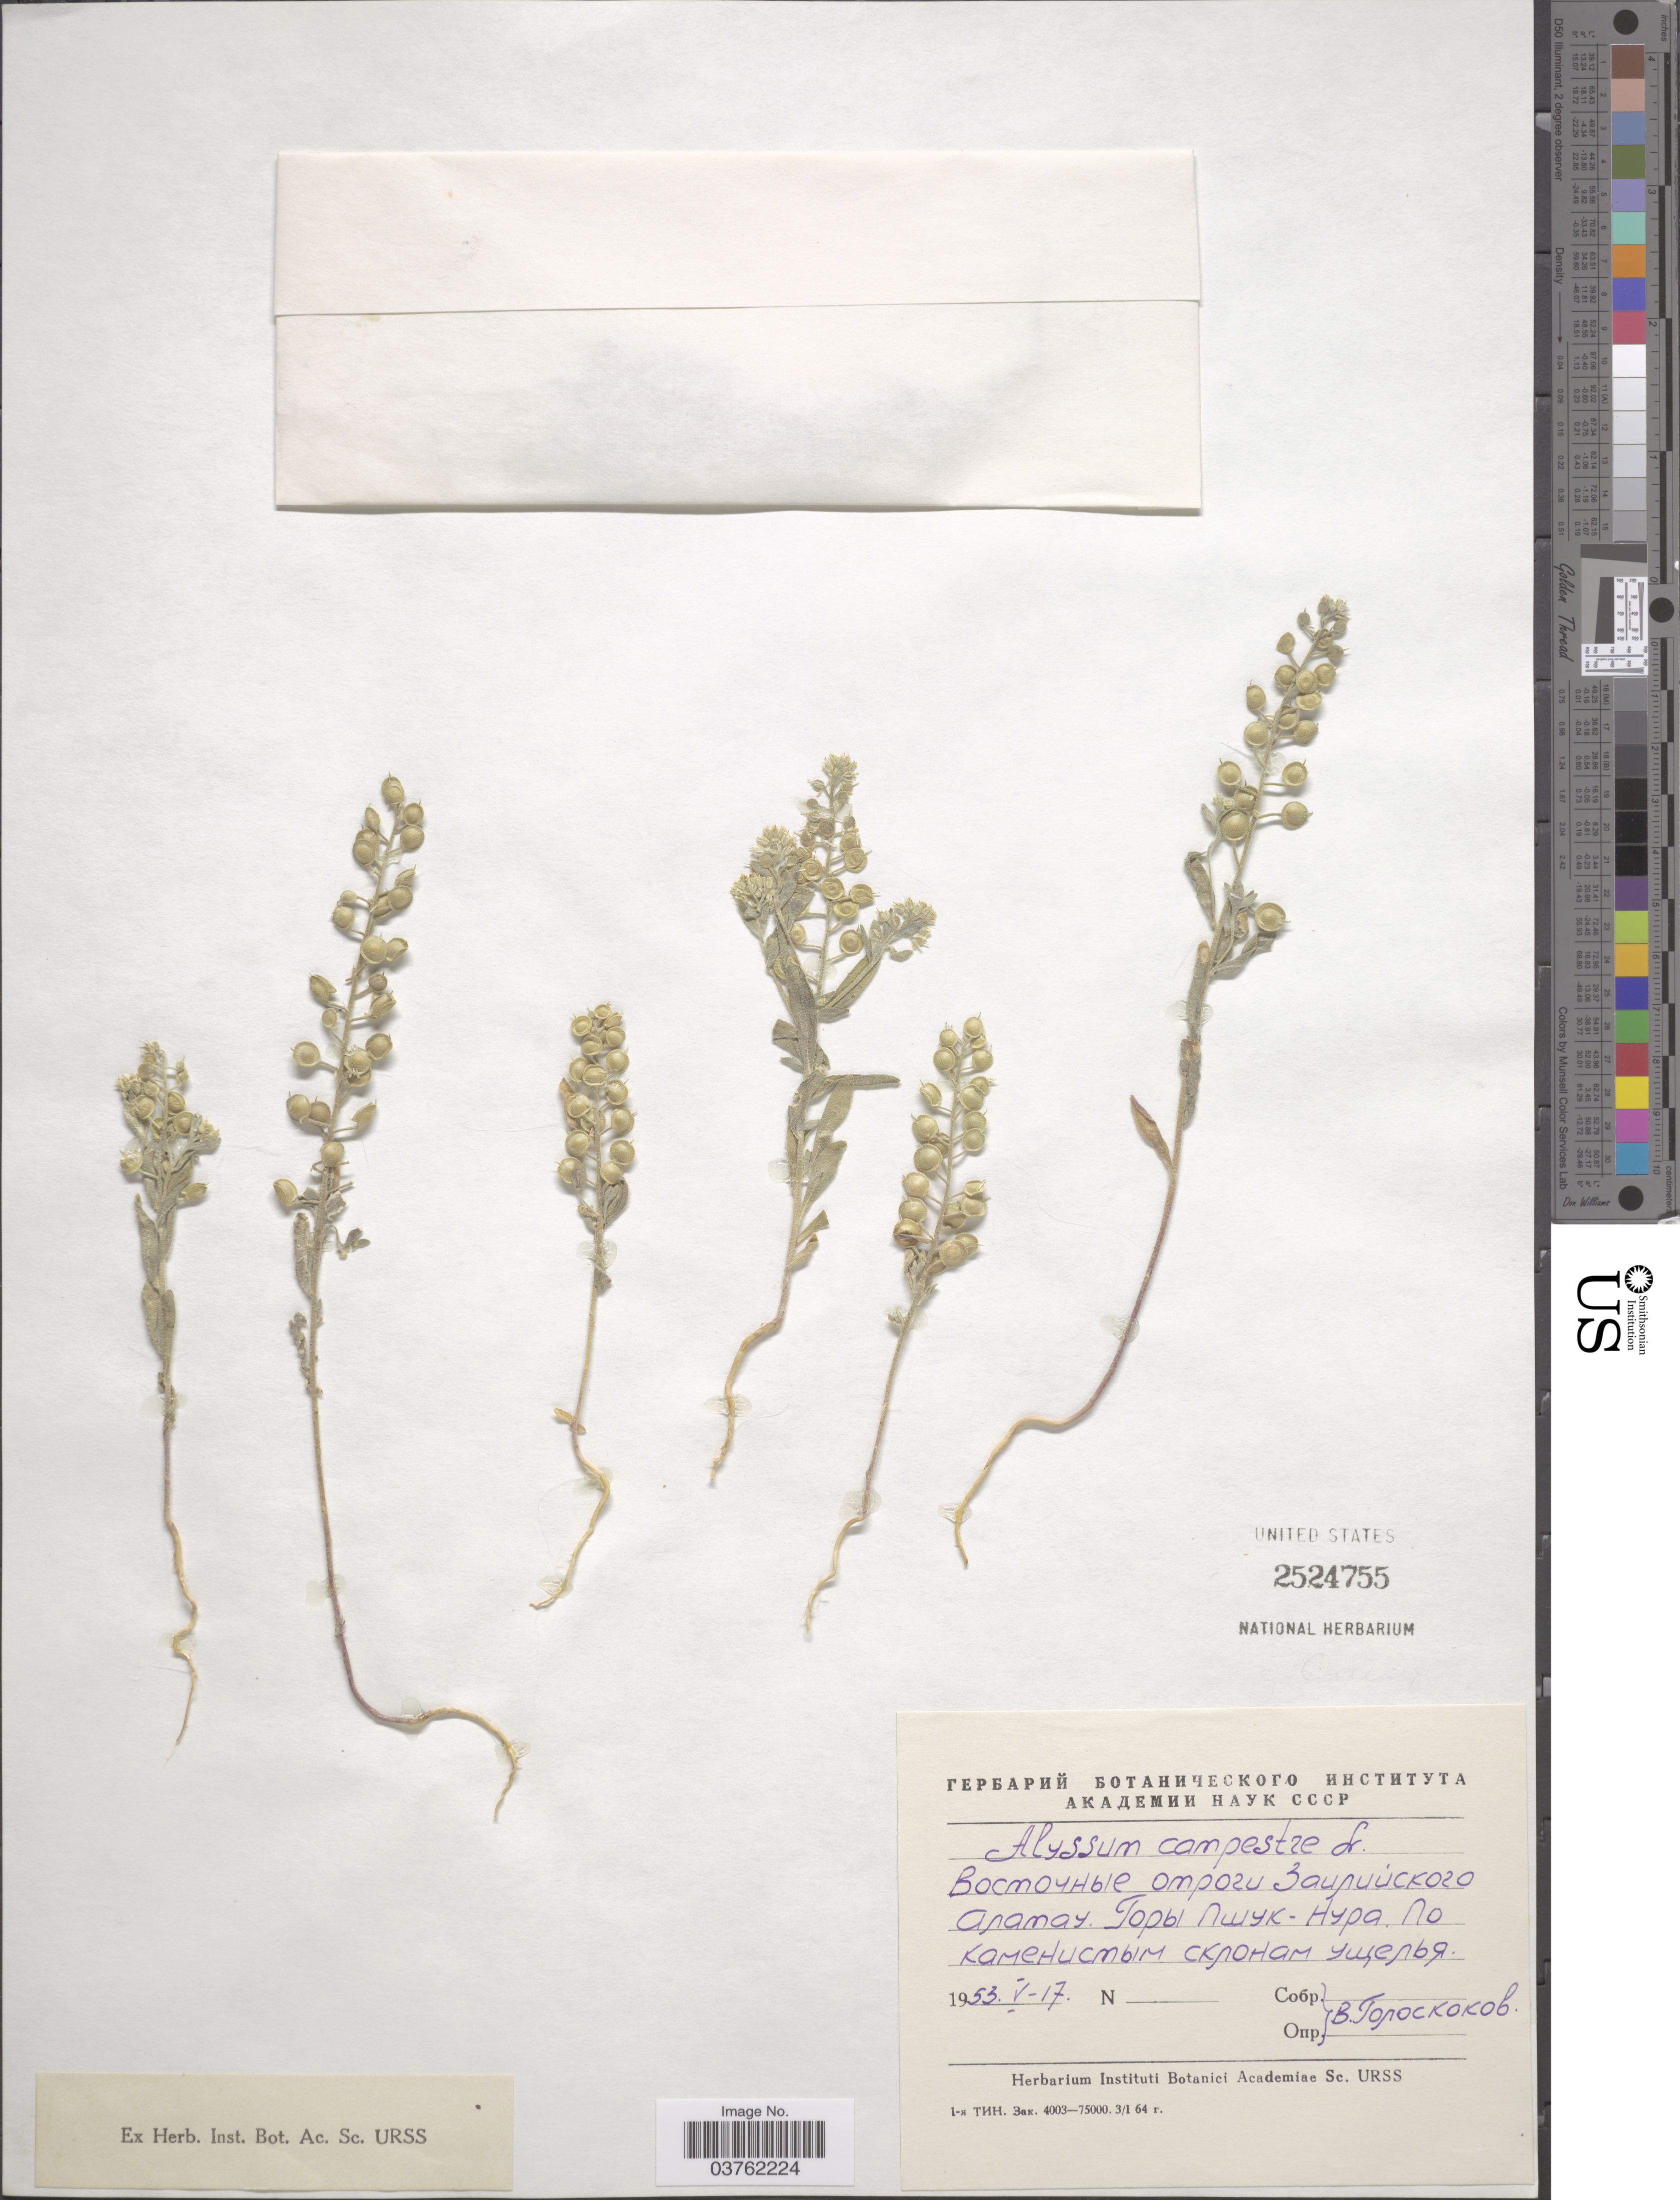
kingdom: Plantae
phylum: Tracheophyta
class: Magnoliopsida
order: Brassicales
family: Brassicaceae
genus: Alyssum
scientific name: Alyssum campestre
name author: (L.) L.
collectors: V. Goloskokov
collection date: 1953-05-17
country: Kazakhstan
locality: Trans-Ili Alatau, Pshuk-Nura Mts.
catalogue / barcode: US 2524755